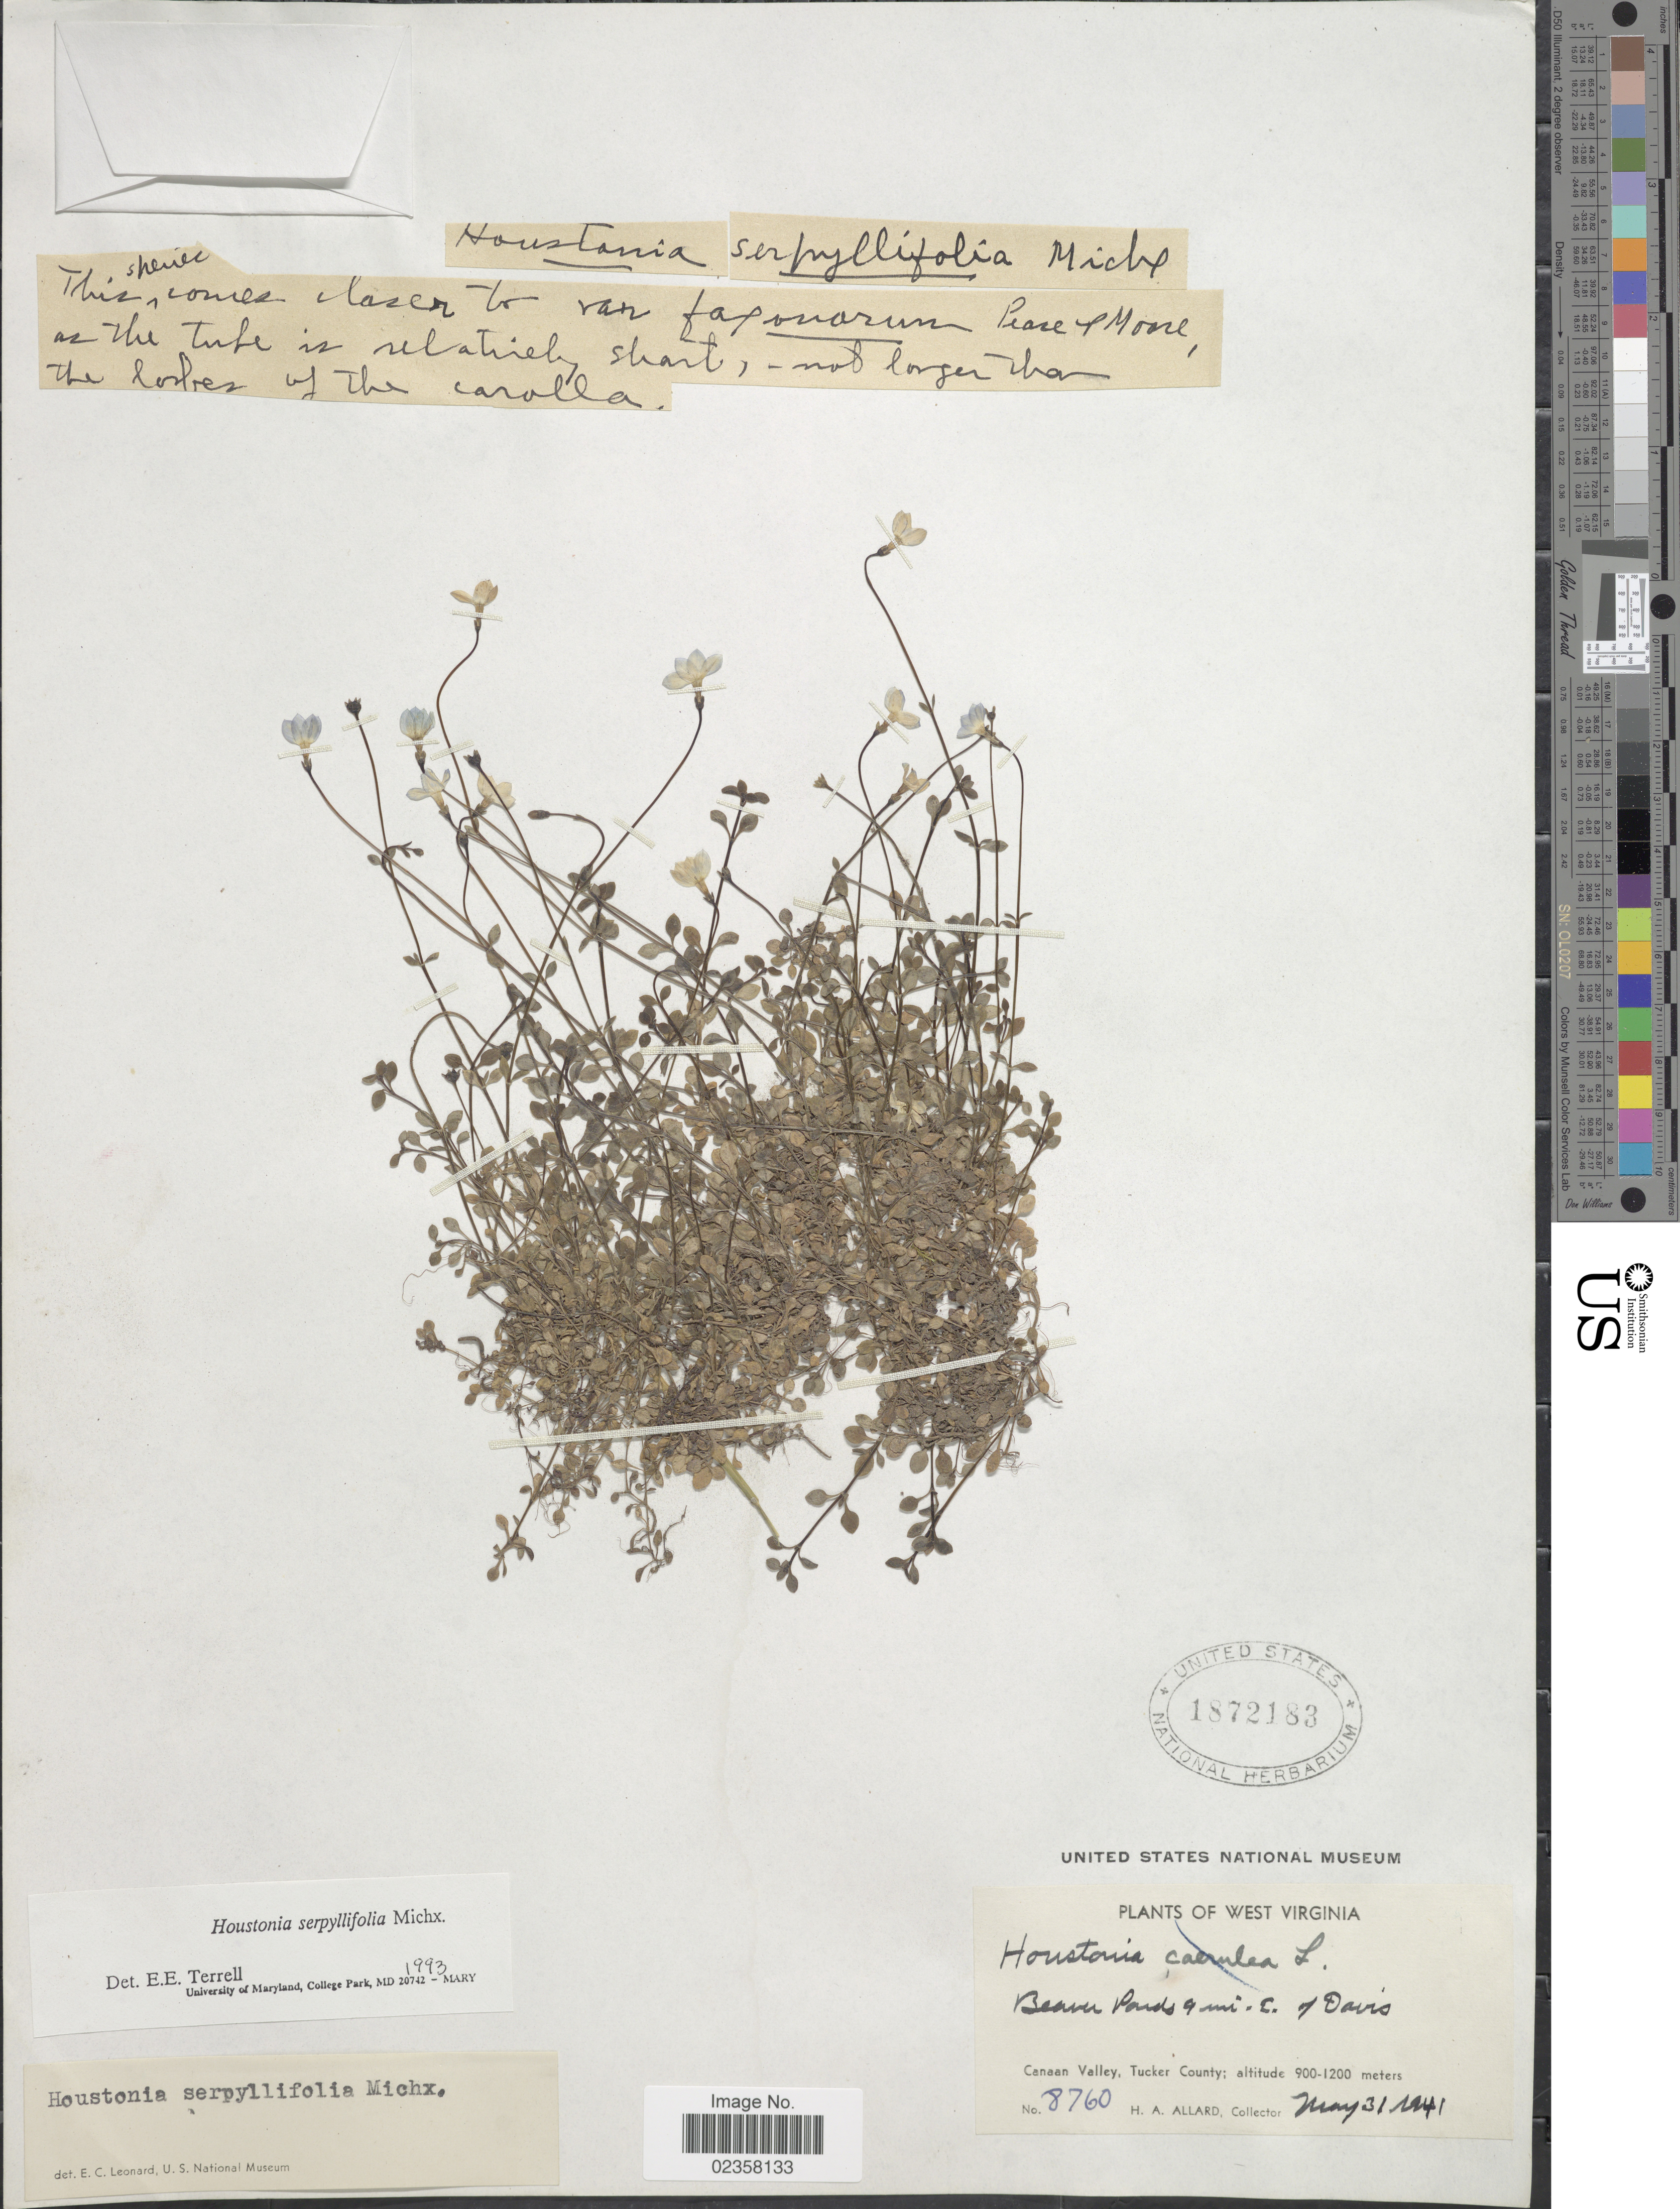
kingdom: Plantae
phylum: Tracheophyta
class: Magnoliopsida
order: Gentianales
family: Rubiaceae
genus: Houstonia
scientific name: Houstonia serpyllifolia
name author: Michx.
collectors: H. A. Allard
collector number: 8760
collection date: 1941-05-31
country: United States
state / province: West Virginia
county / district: Tucker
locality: Beaver Ponds 9 mi. E. of Davis, Canaan Valley, Tucker County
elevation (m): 900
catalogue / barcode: US 1872183